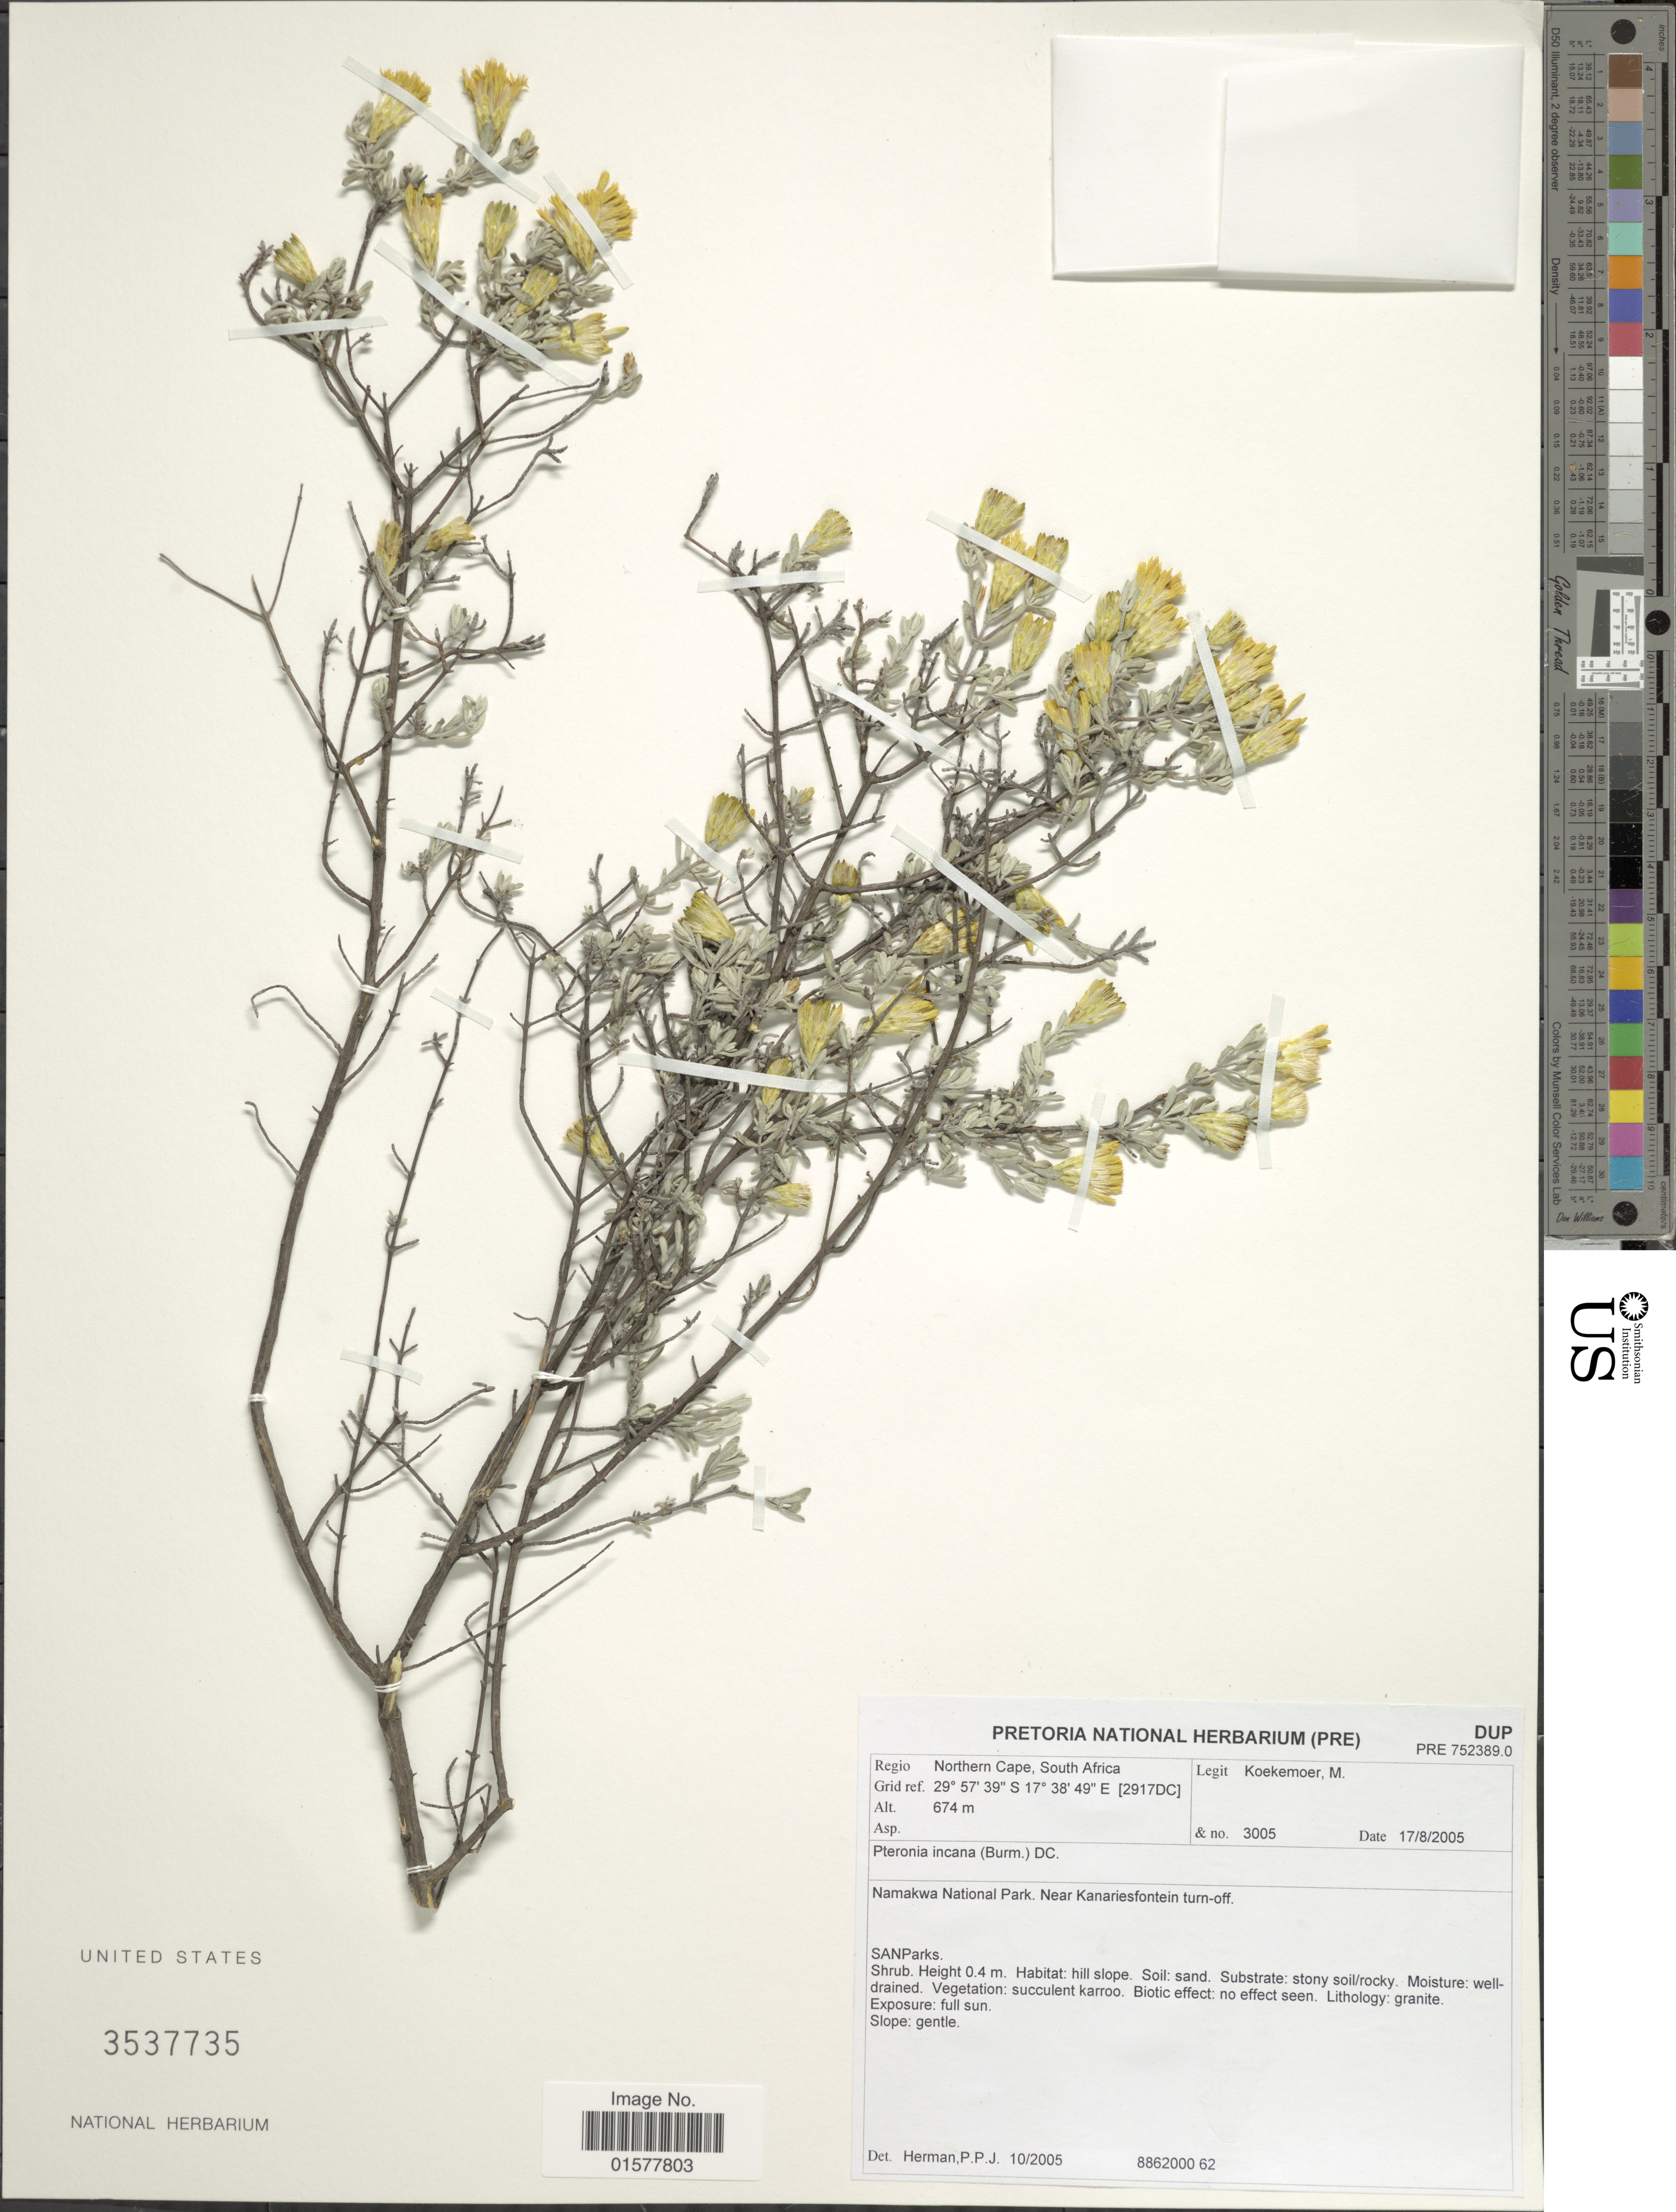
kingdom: Plantae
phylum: Tracheophyta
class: Magnoliopsida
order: Asterales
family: Asteraceae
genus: Pteronia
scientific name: Pteronia incana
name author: DC.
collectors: M. Koekemoer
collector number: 3005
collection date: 2005-08-17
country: South Africa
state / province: Northern Cape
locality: Regio Northern Cape, South Africa, Grid ref. [2917DC], Namakwa National Park, Near Kanariesfontein turn-off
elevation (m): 674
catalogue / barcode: US 3537735